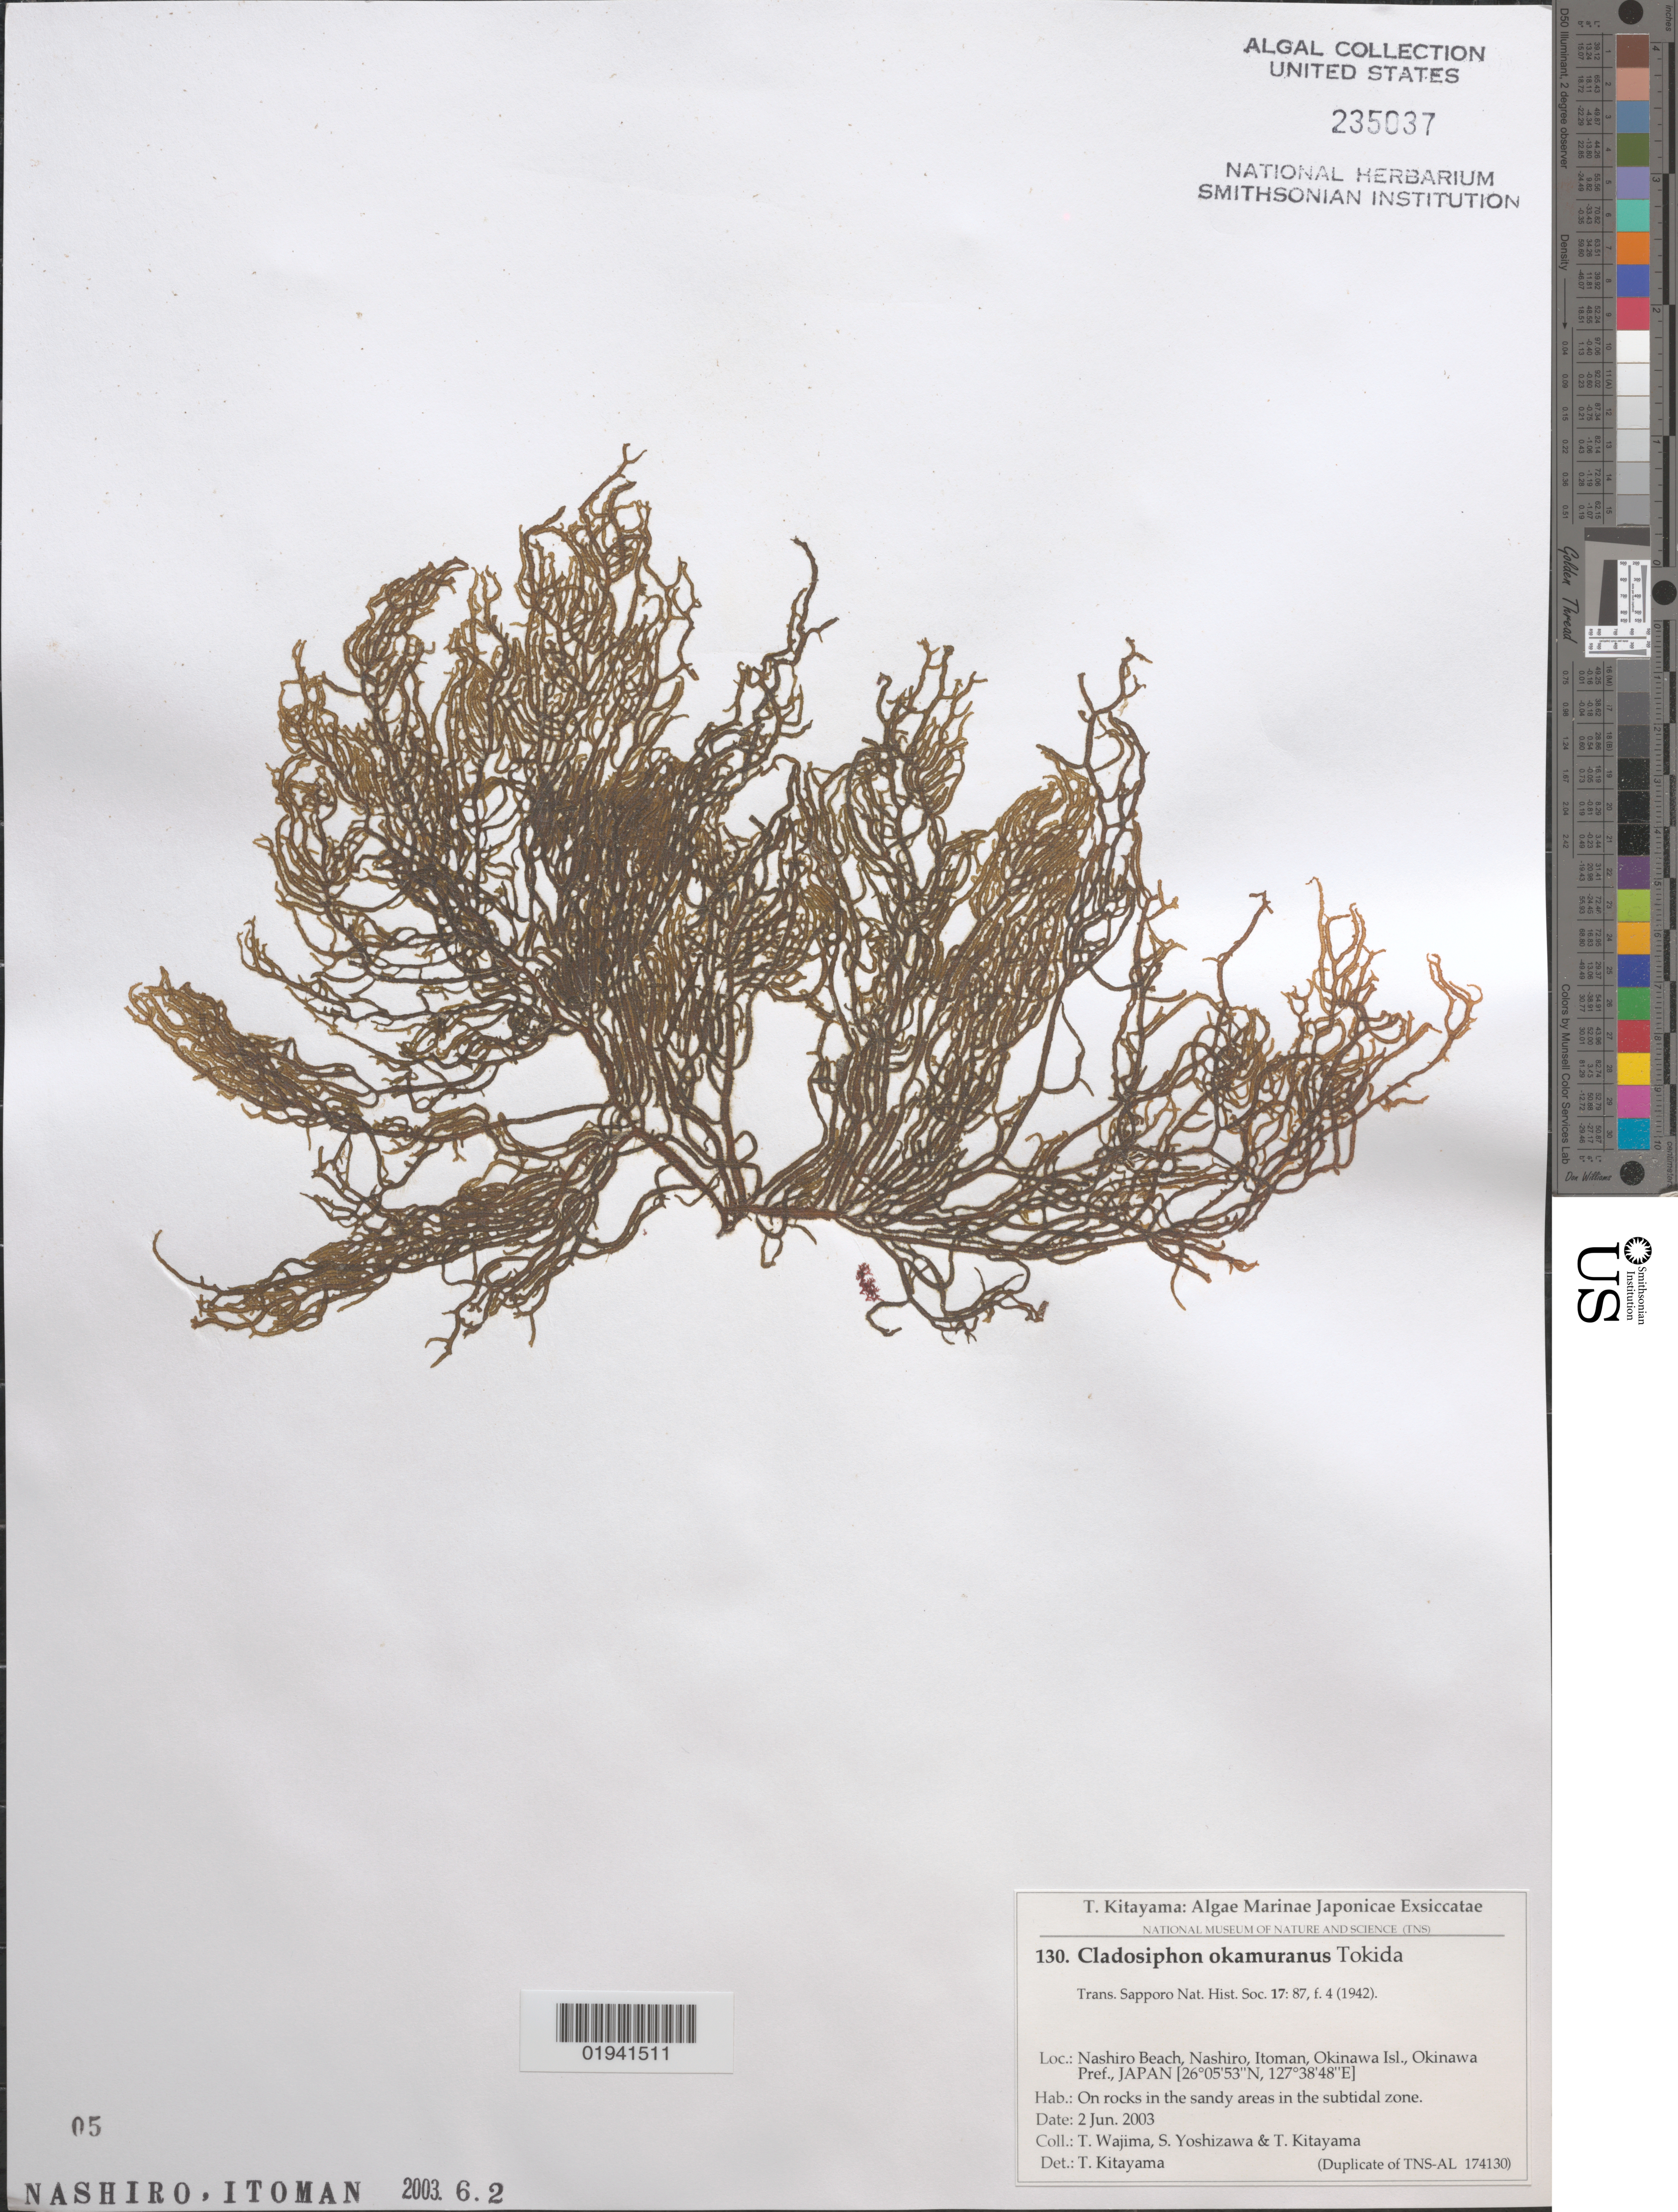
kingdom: Chromista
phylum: Ochrophyta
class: Phaeophyceae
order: Ectocarpales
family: Chordariaceae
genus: Cladosiphon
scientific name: Cladosiphon okamuranus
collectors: T. Wajima, S. Yoshizawa & T. Kitayama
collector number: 130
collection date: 2003-06-02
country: Japan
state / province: Okinawa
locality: Nashiro Beach, Nashiro, Itoman, Okinawa Isl., Okinawa Pref.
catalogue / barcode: US 235037